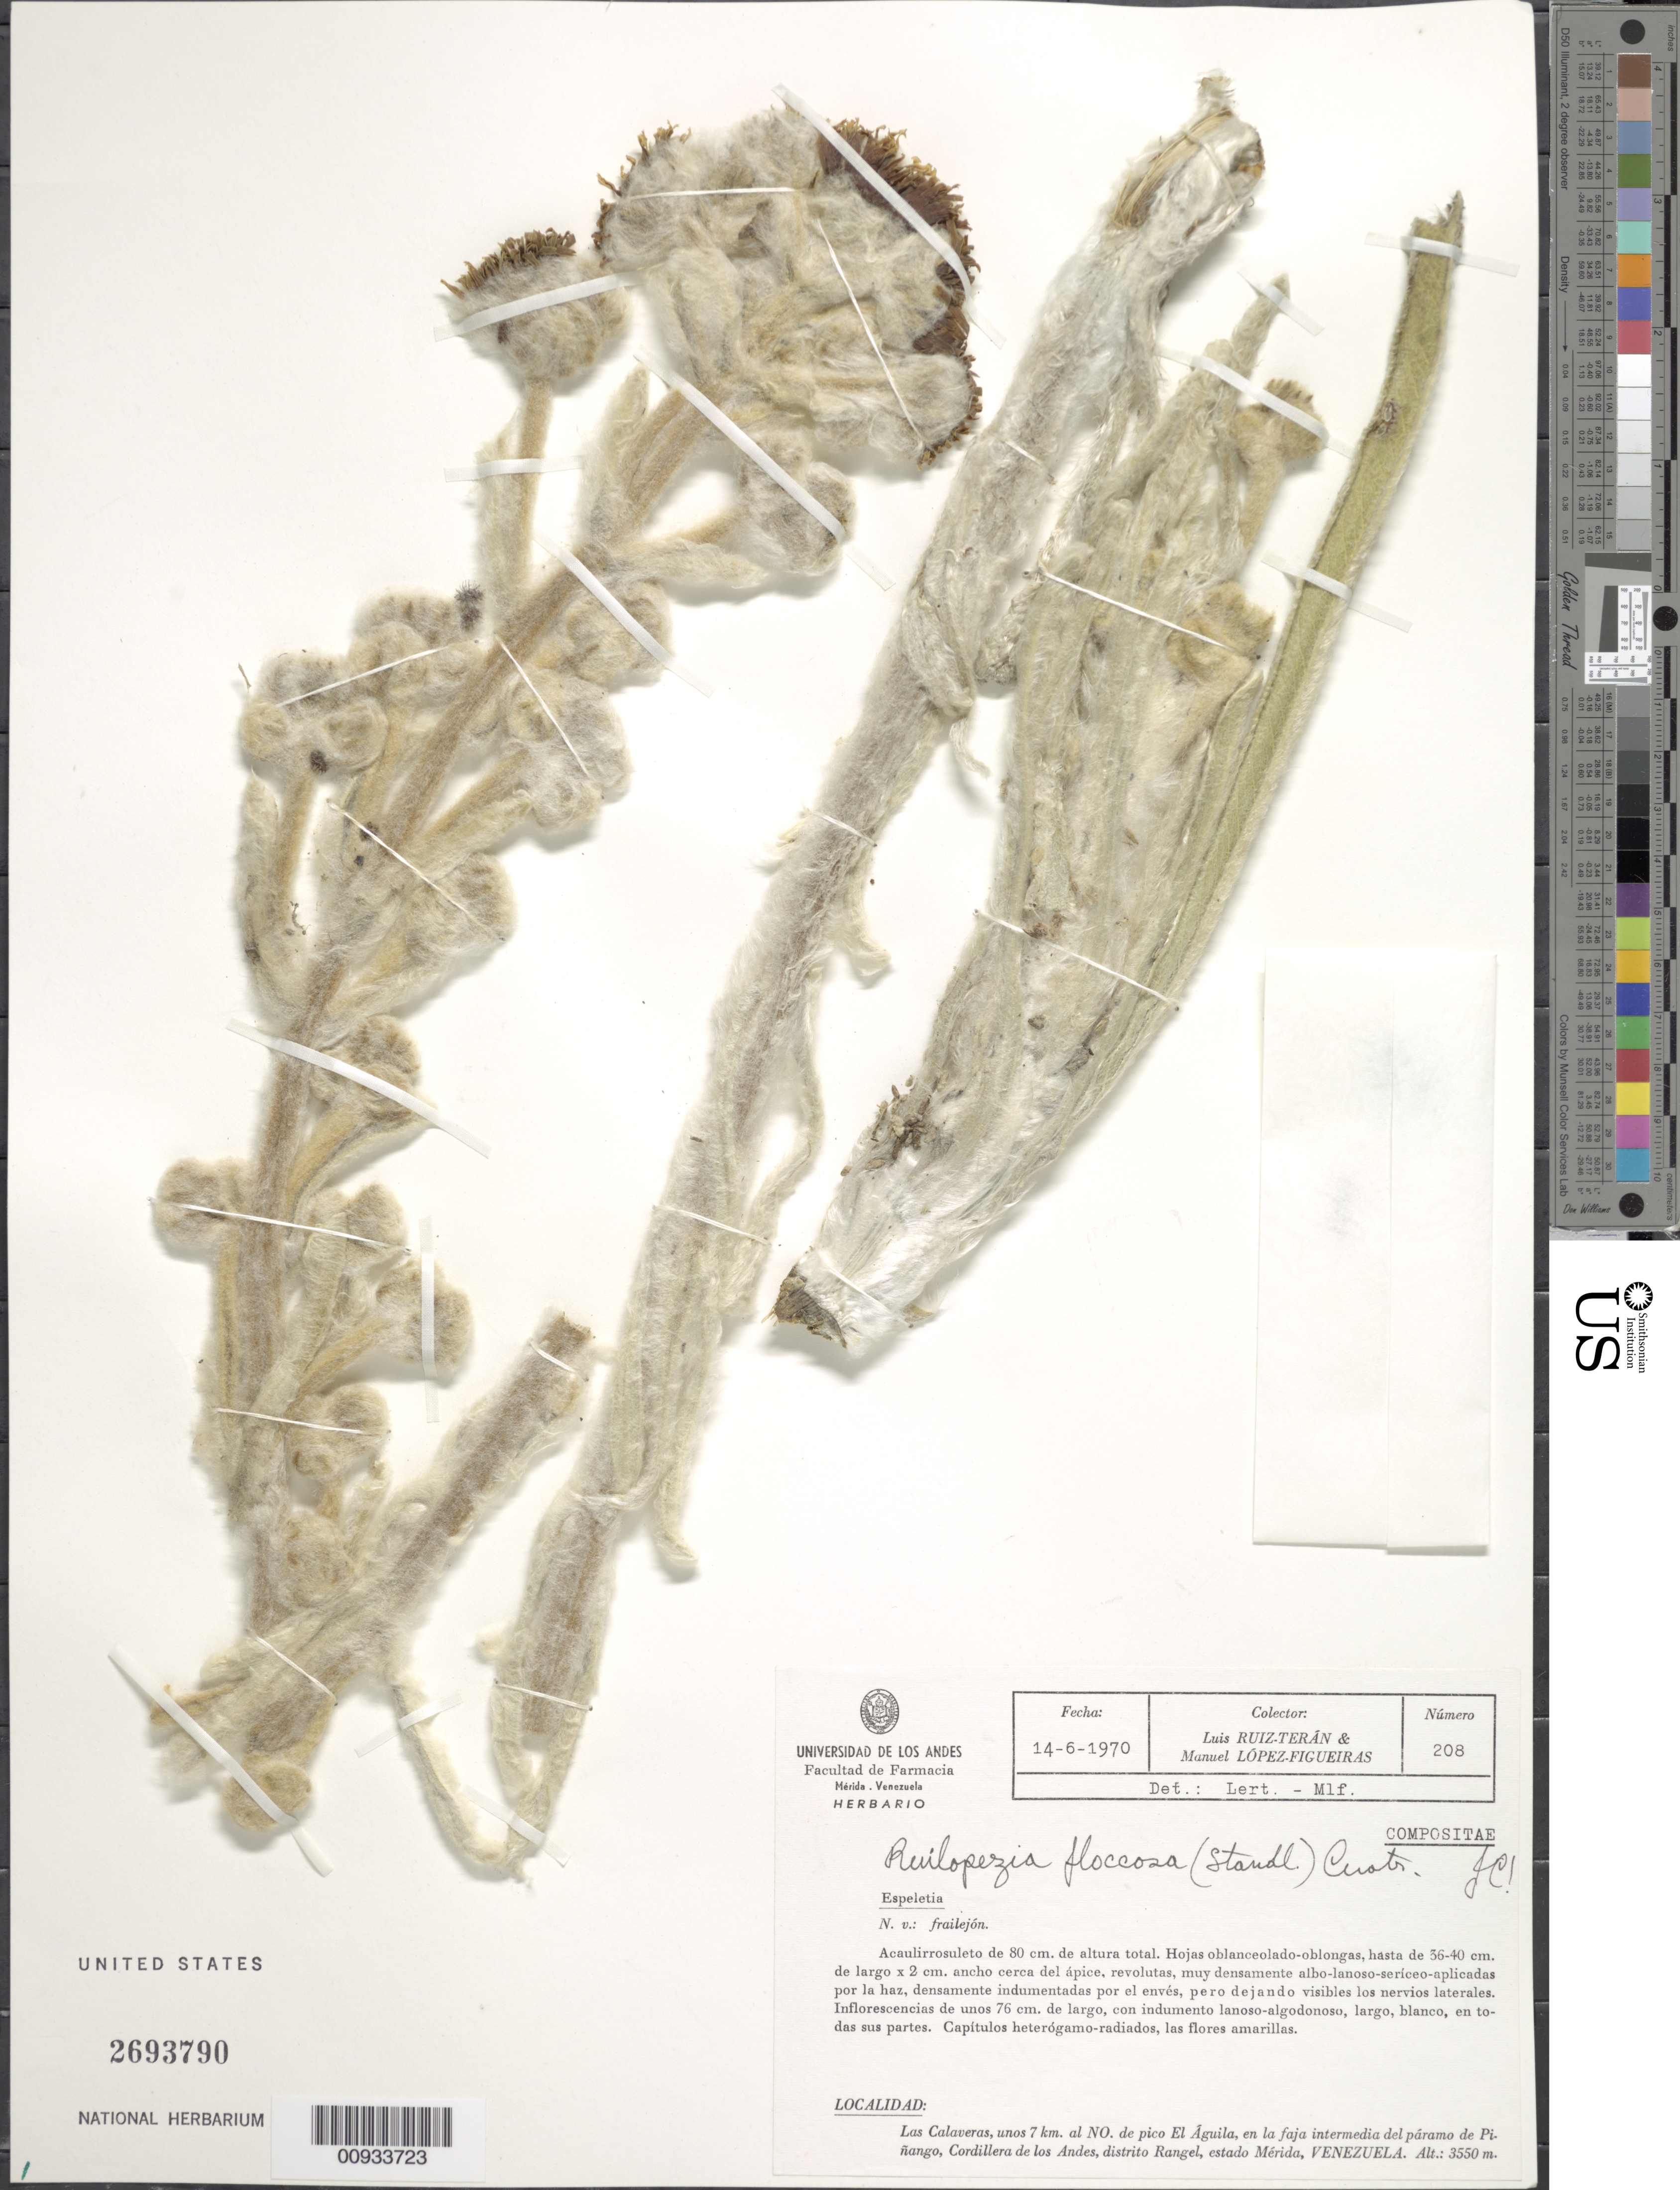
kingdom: Plantae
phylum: Tracheophyta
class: Magnoliopsida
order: Asterales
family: Asteraceae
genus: Ruilopezia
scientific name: Ruilopezia floccosa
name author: (Standl.) Cuatrec.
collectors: L. Teran & M. López Figueiras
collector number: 208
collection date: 1970-06-14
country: Venezuela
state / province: Mérida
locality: Las Calaveras, unos 7 km al NO de pico El Aguila, en la faja intermedia del paramo de Pinango, Cordillera de Los Andes, Distrito Rangel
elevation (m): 3550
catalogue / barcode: US 2693790